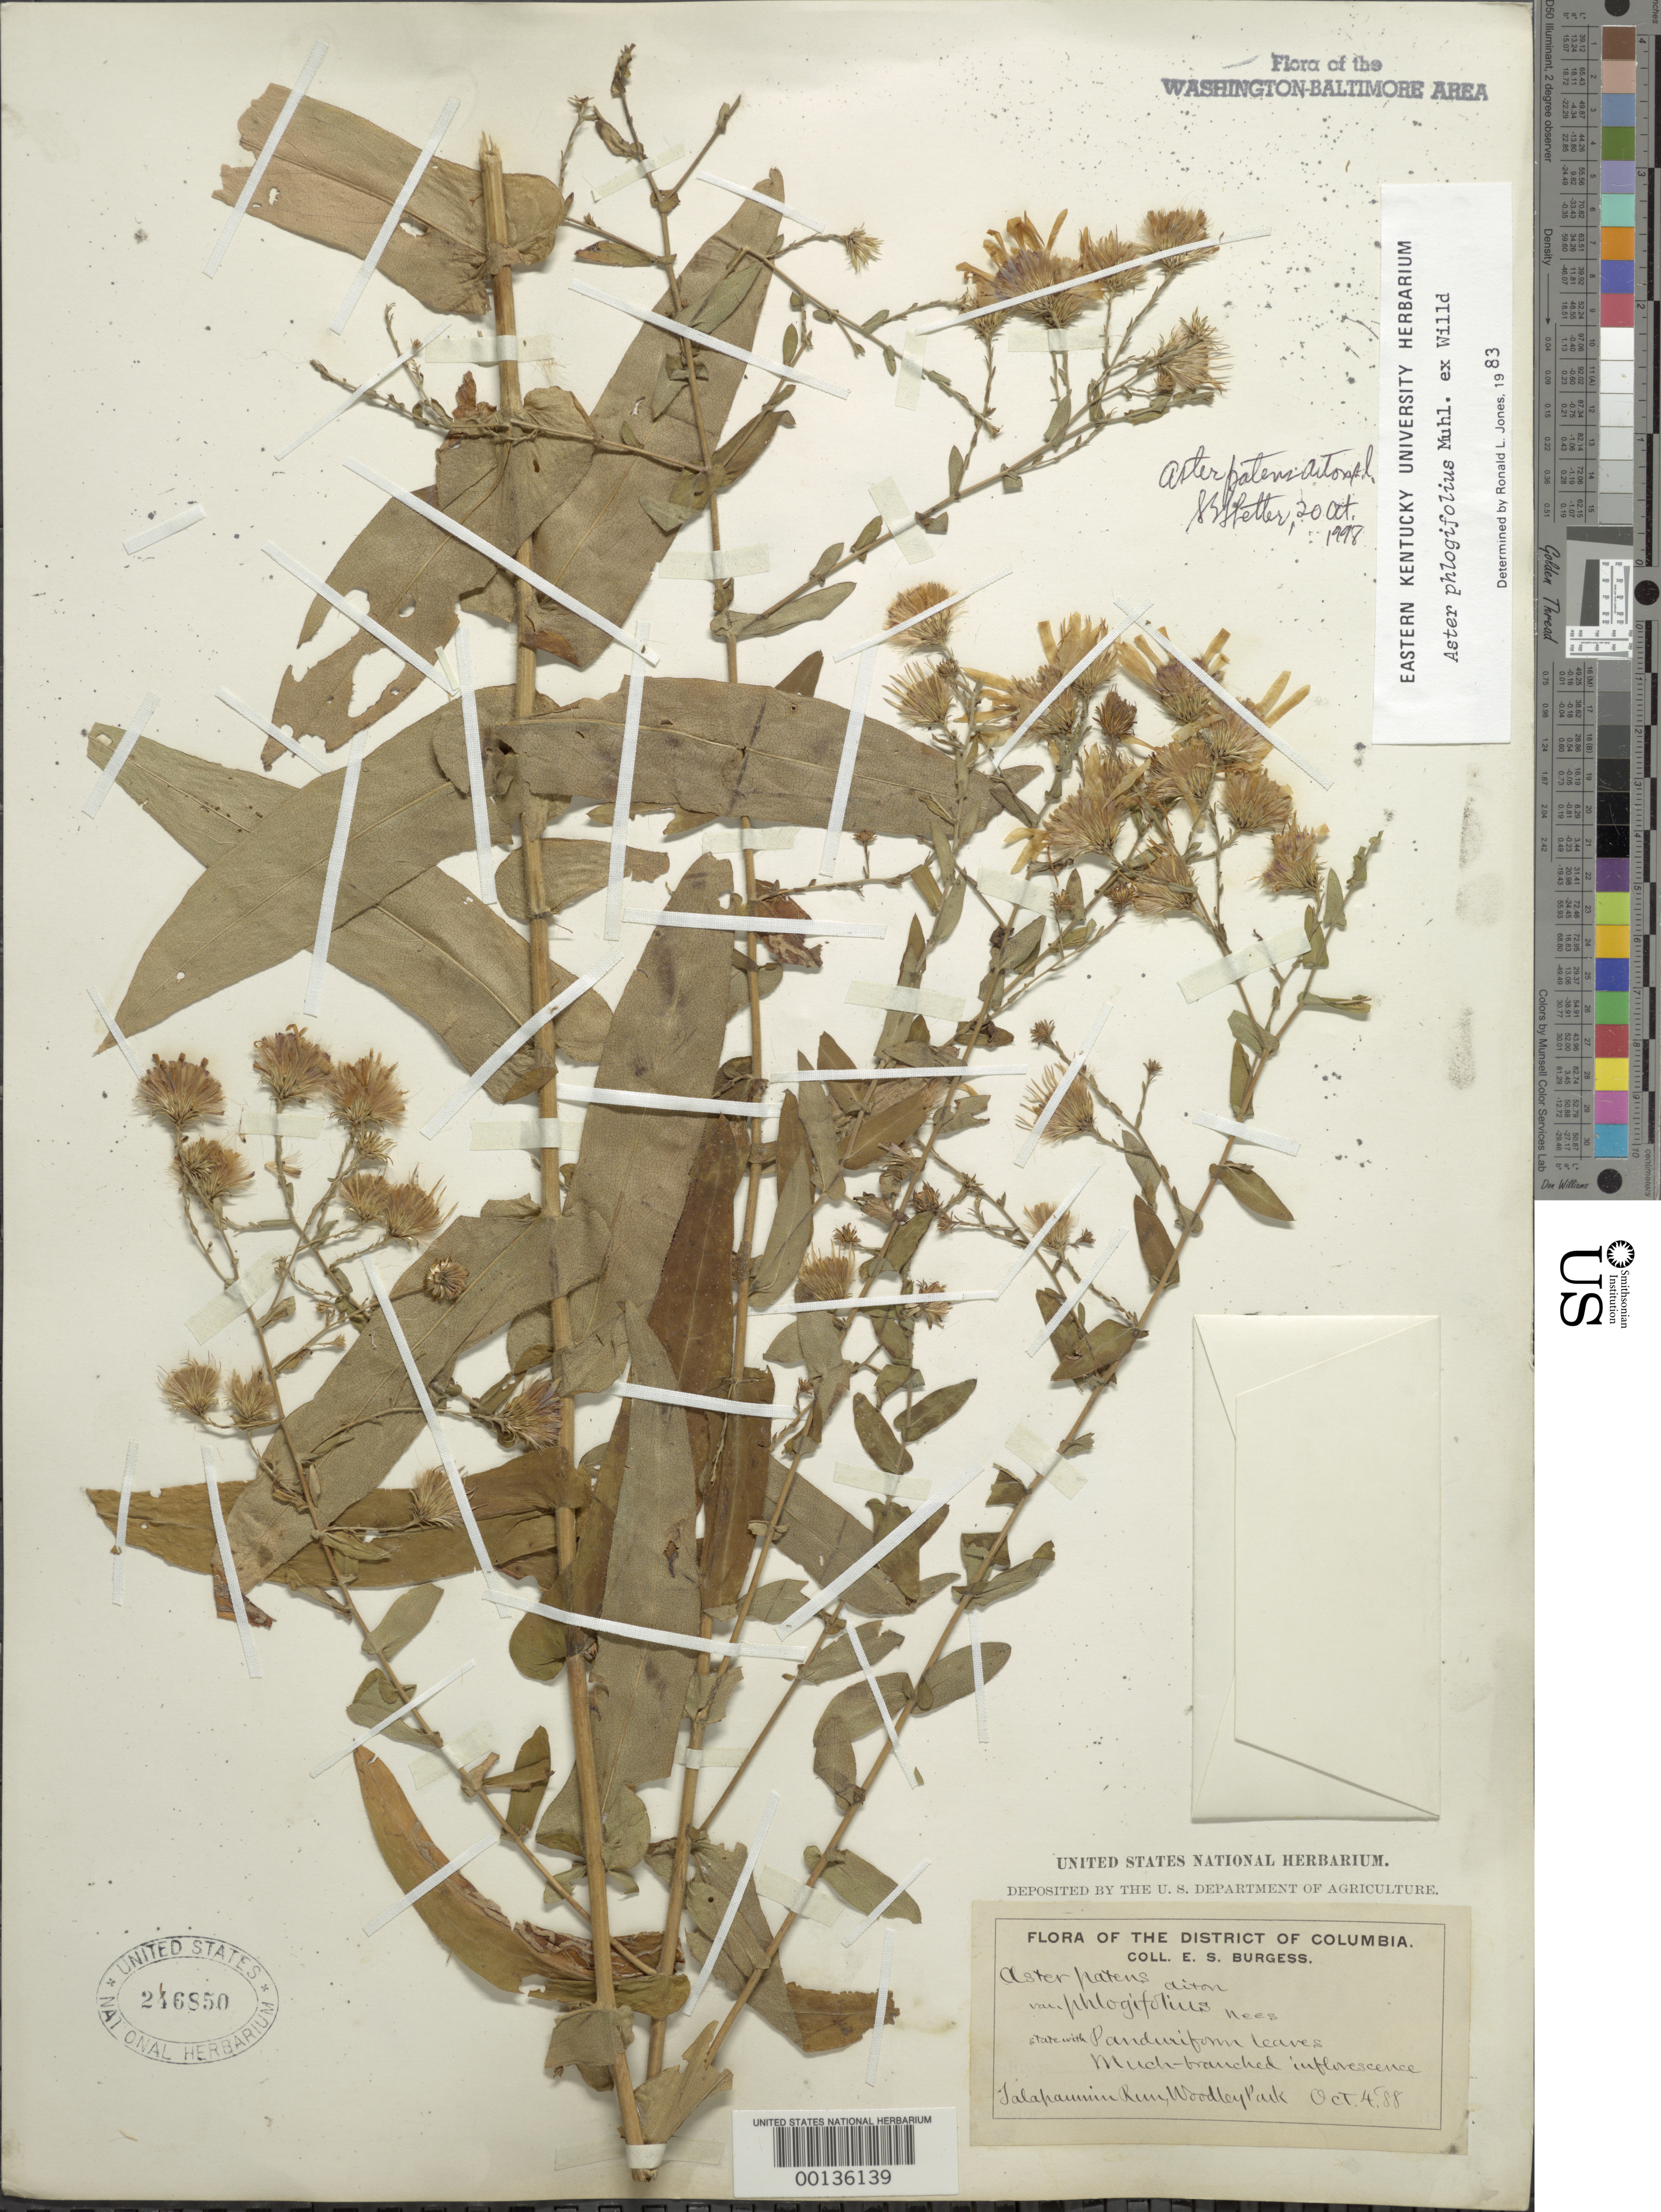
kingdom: Plantae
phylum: Tracheophyta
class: Magnoliopsida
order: Asterales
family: Asteraceae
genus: Symphyotrichum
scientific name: Symphyotrichum phlogifolium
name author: (Muhl. ex Willd.) G.L. Nesom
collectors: E. Burgess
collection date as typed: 04 Oct 1888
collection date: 1888-10-04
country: United States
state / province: District of Columbia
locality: Woodley Park Talapaunin Run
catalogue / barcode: US 246850